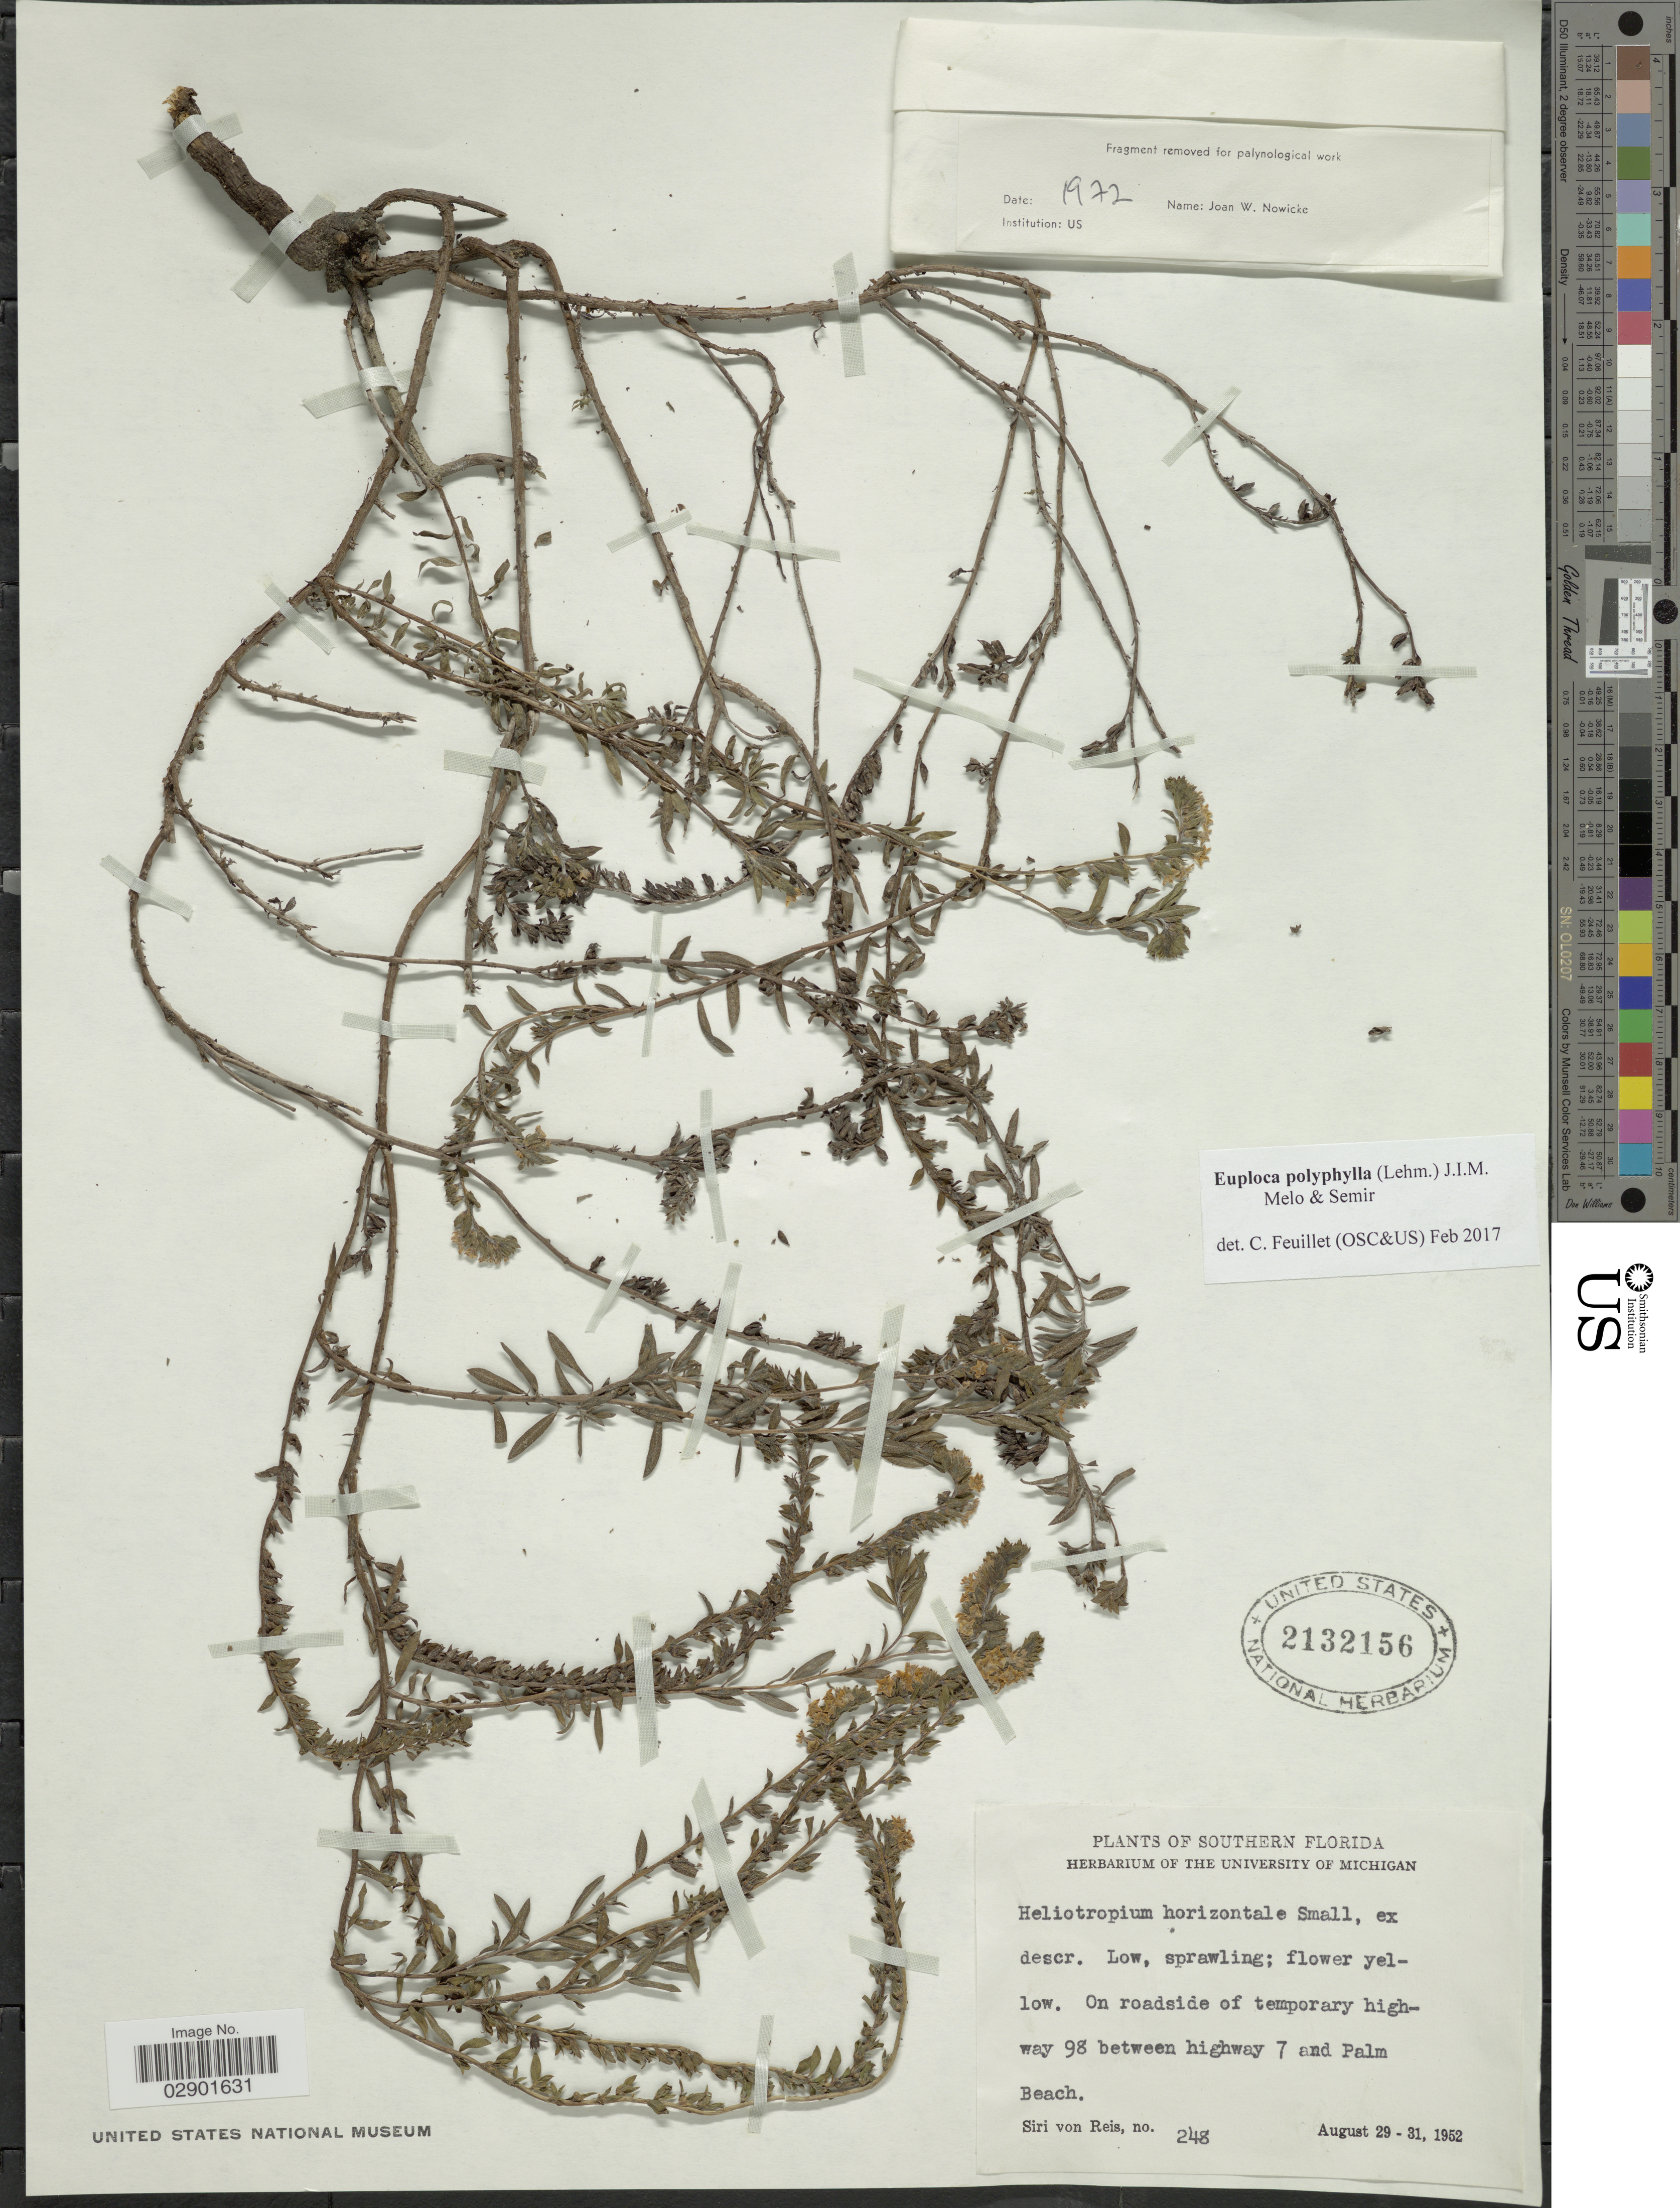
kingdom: Plantae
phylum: Tracheophyta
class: Magnoliopsida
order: Boraginales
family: Heliotropiaceae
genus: Euploca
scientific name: Euploca polyphylla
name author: (Lehm.) J.I.M. Melo & Semir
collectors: S. von Reis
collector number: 248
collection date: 1952-08-29/1952-08-31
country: United States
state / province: Florida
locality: Southern Florida. On roadside of temporary highway 98 between highway 7 and Palm Beach.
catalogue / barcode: US 2132156